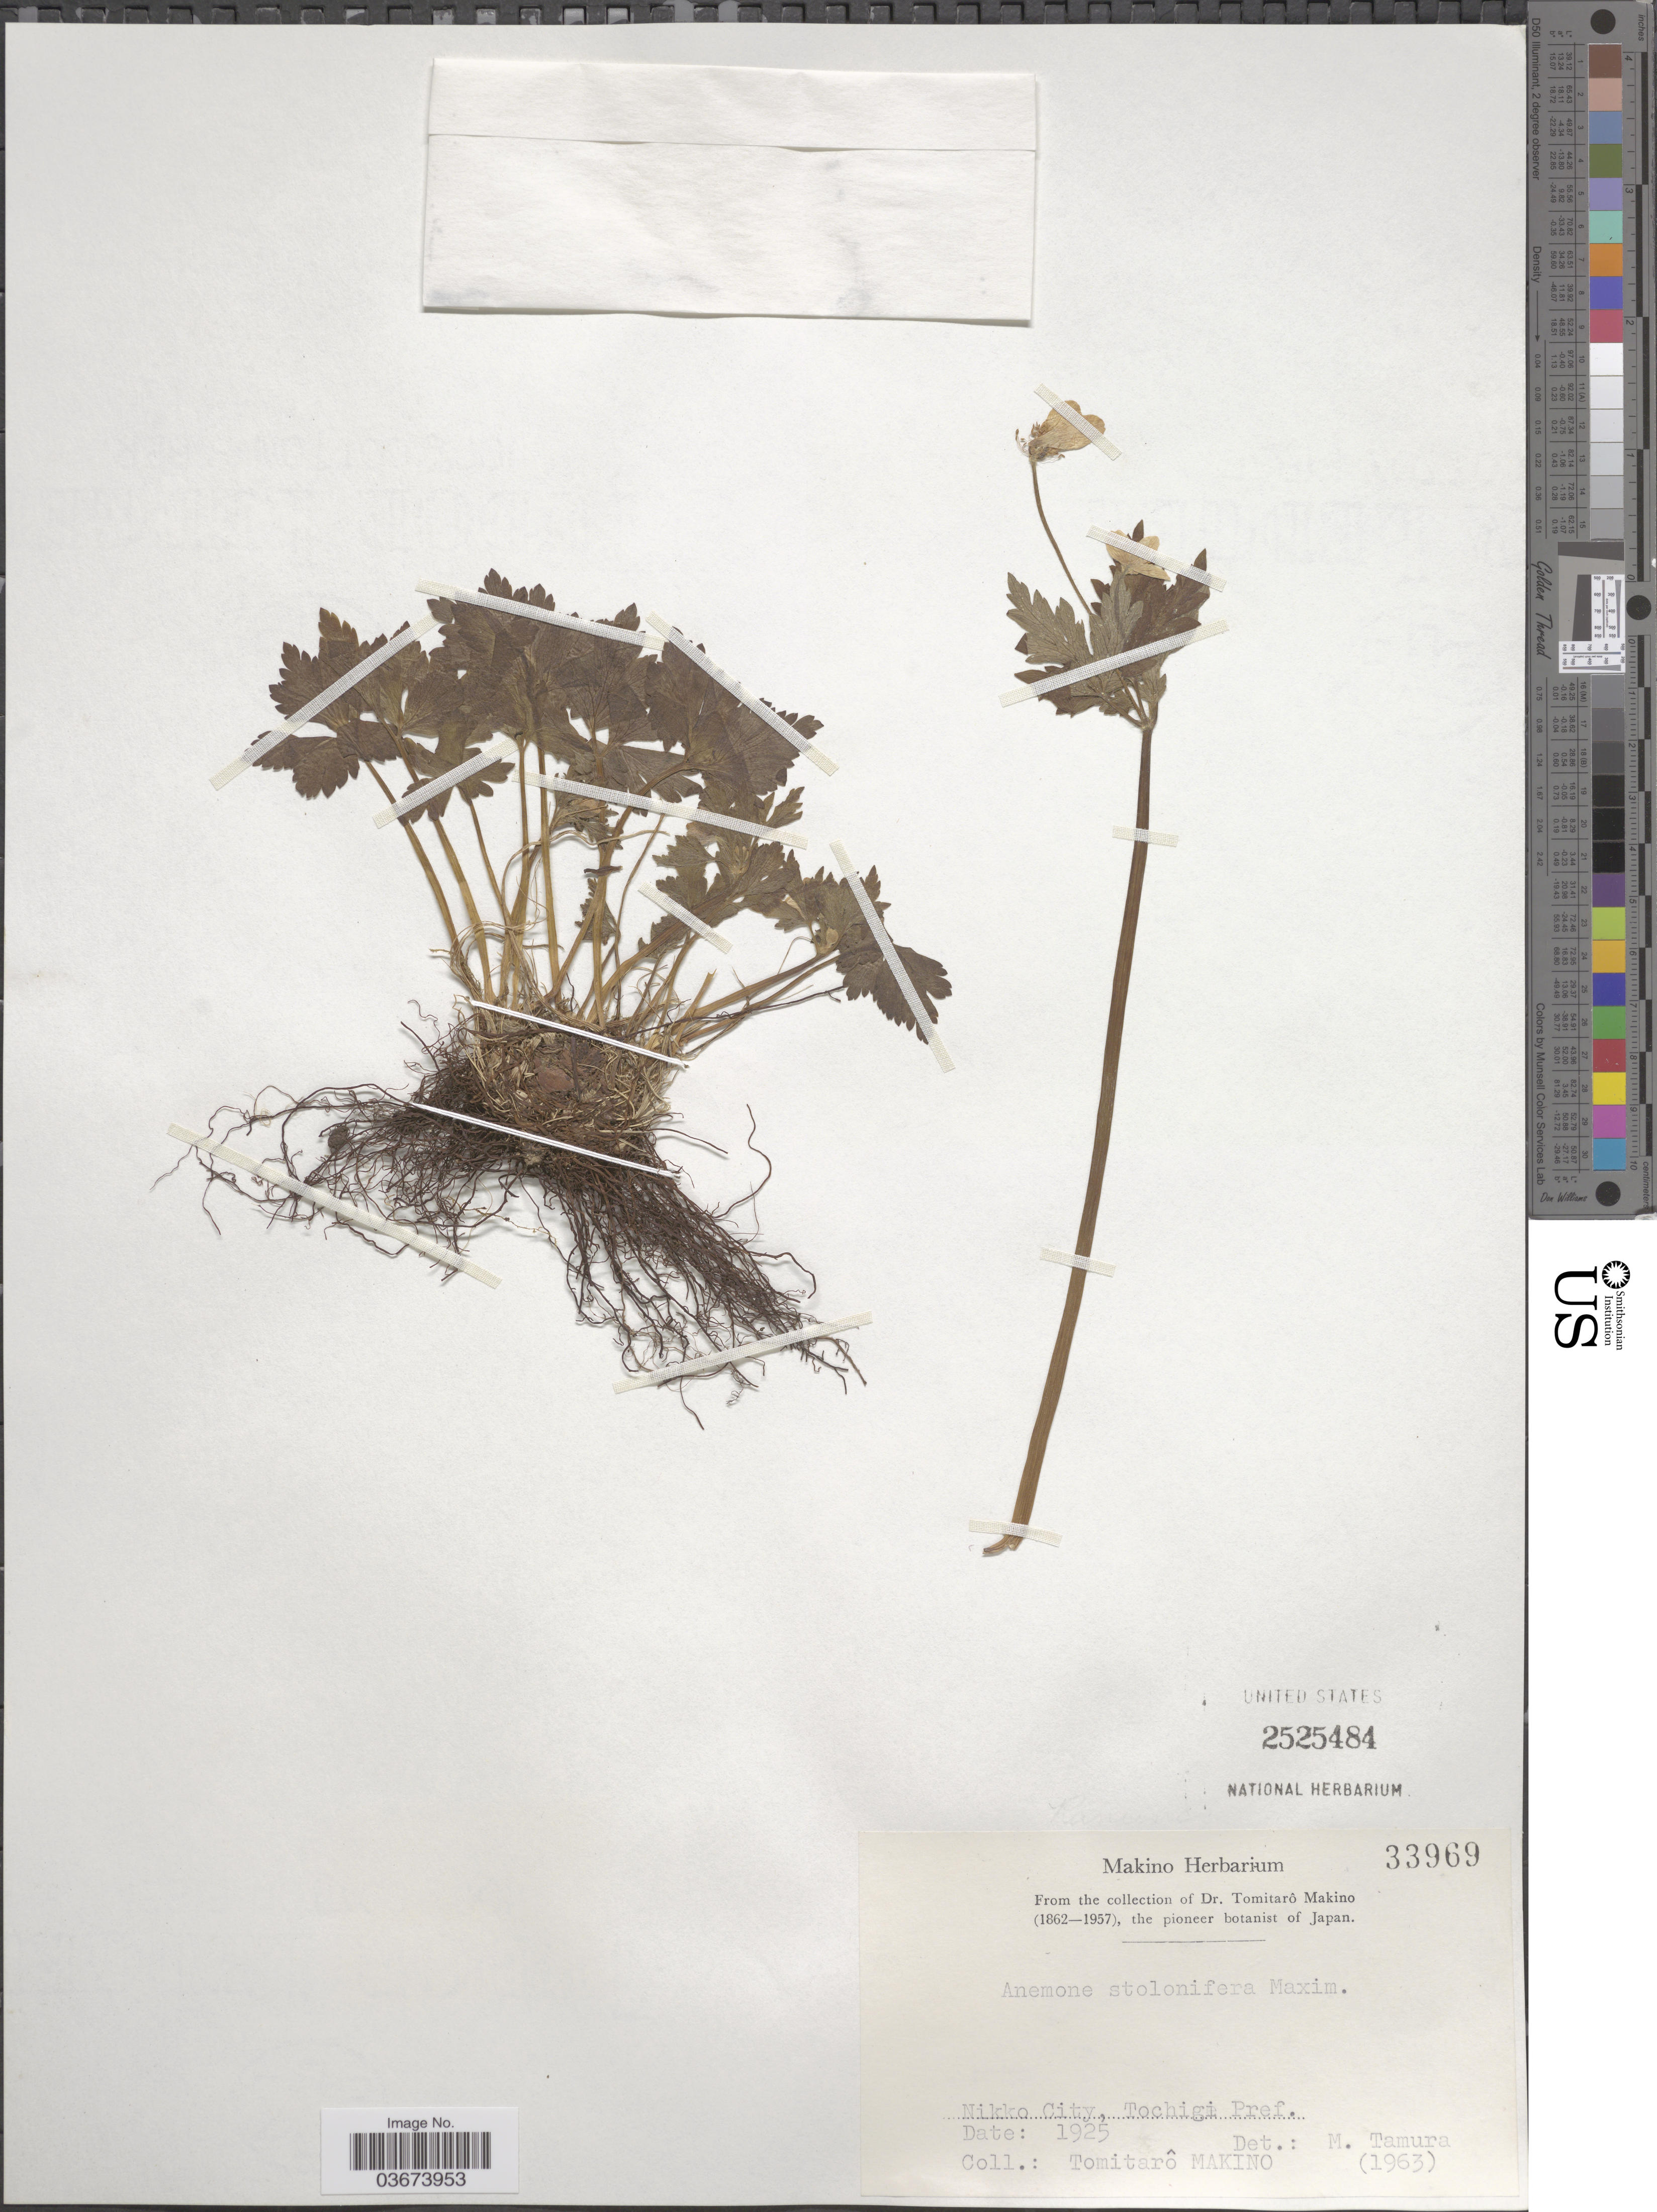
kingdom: Plantae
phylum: Tracheophyta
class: Magnoliopsida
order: Ranunculales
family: Ranunculaceae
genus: Anemone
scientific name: Anemone stolonifera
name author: Maxim.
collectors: T. Makino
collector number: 33969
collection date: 1925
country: Japan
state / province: Totigi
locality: Nikko City, Tochigi Pref.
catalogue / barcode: US 2525484